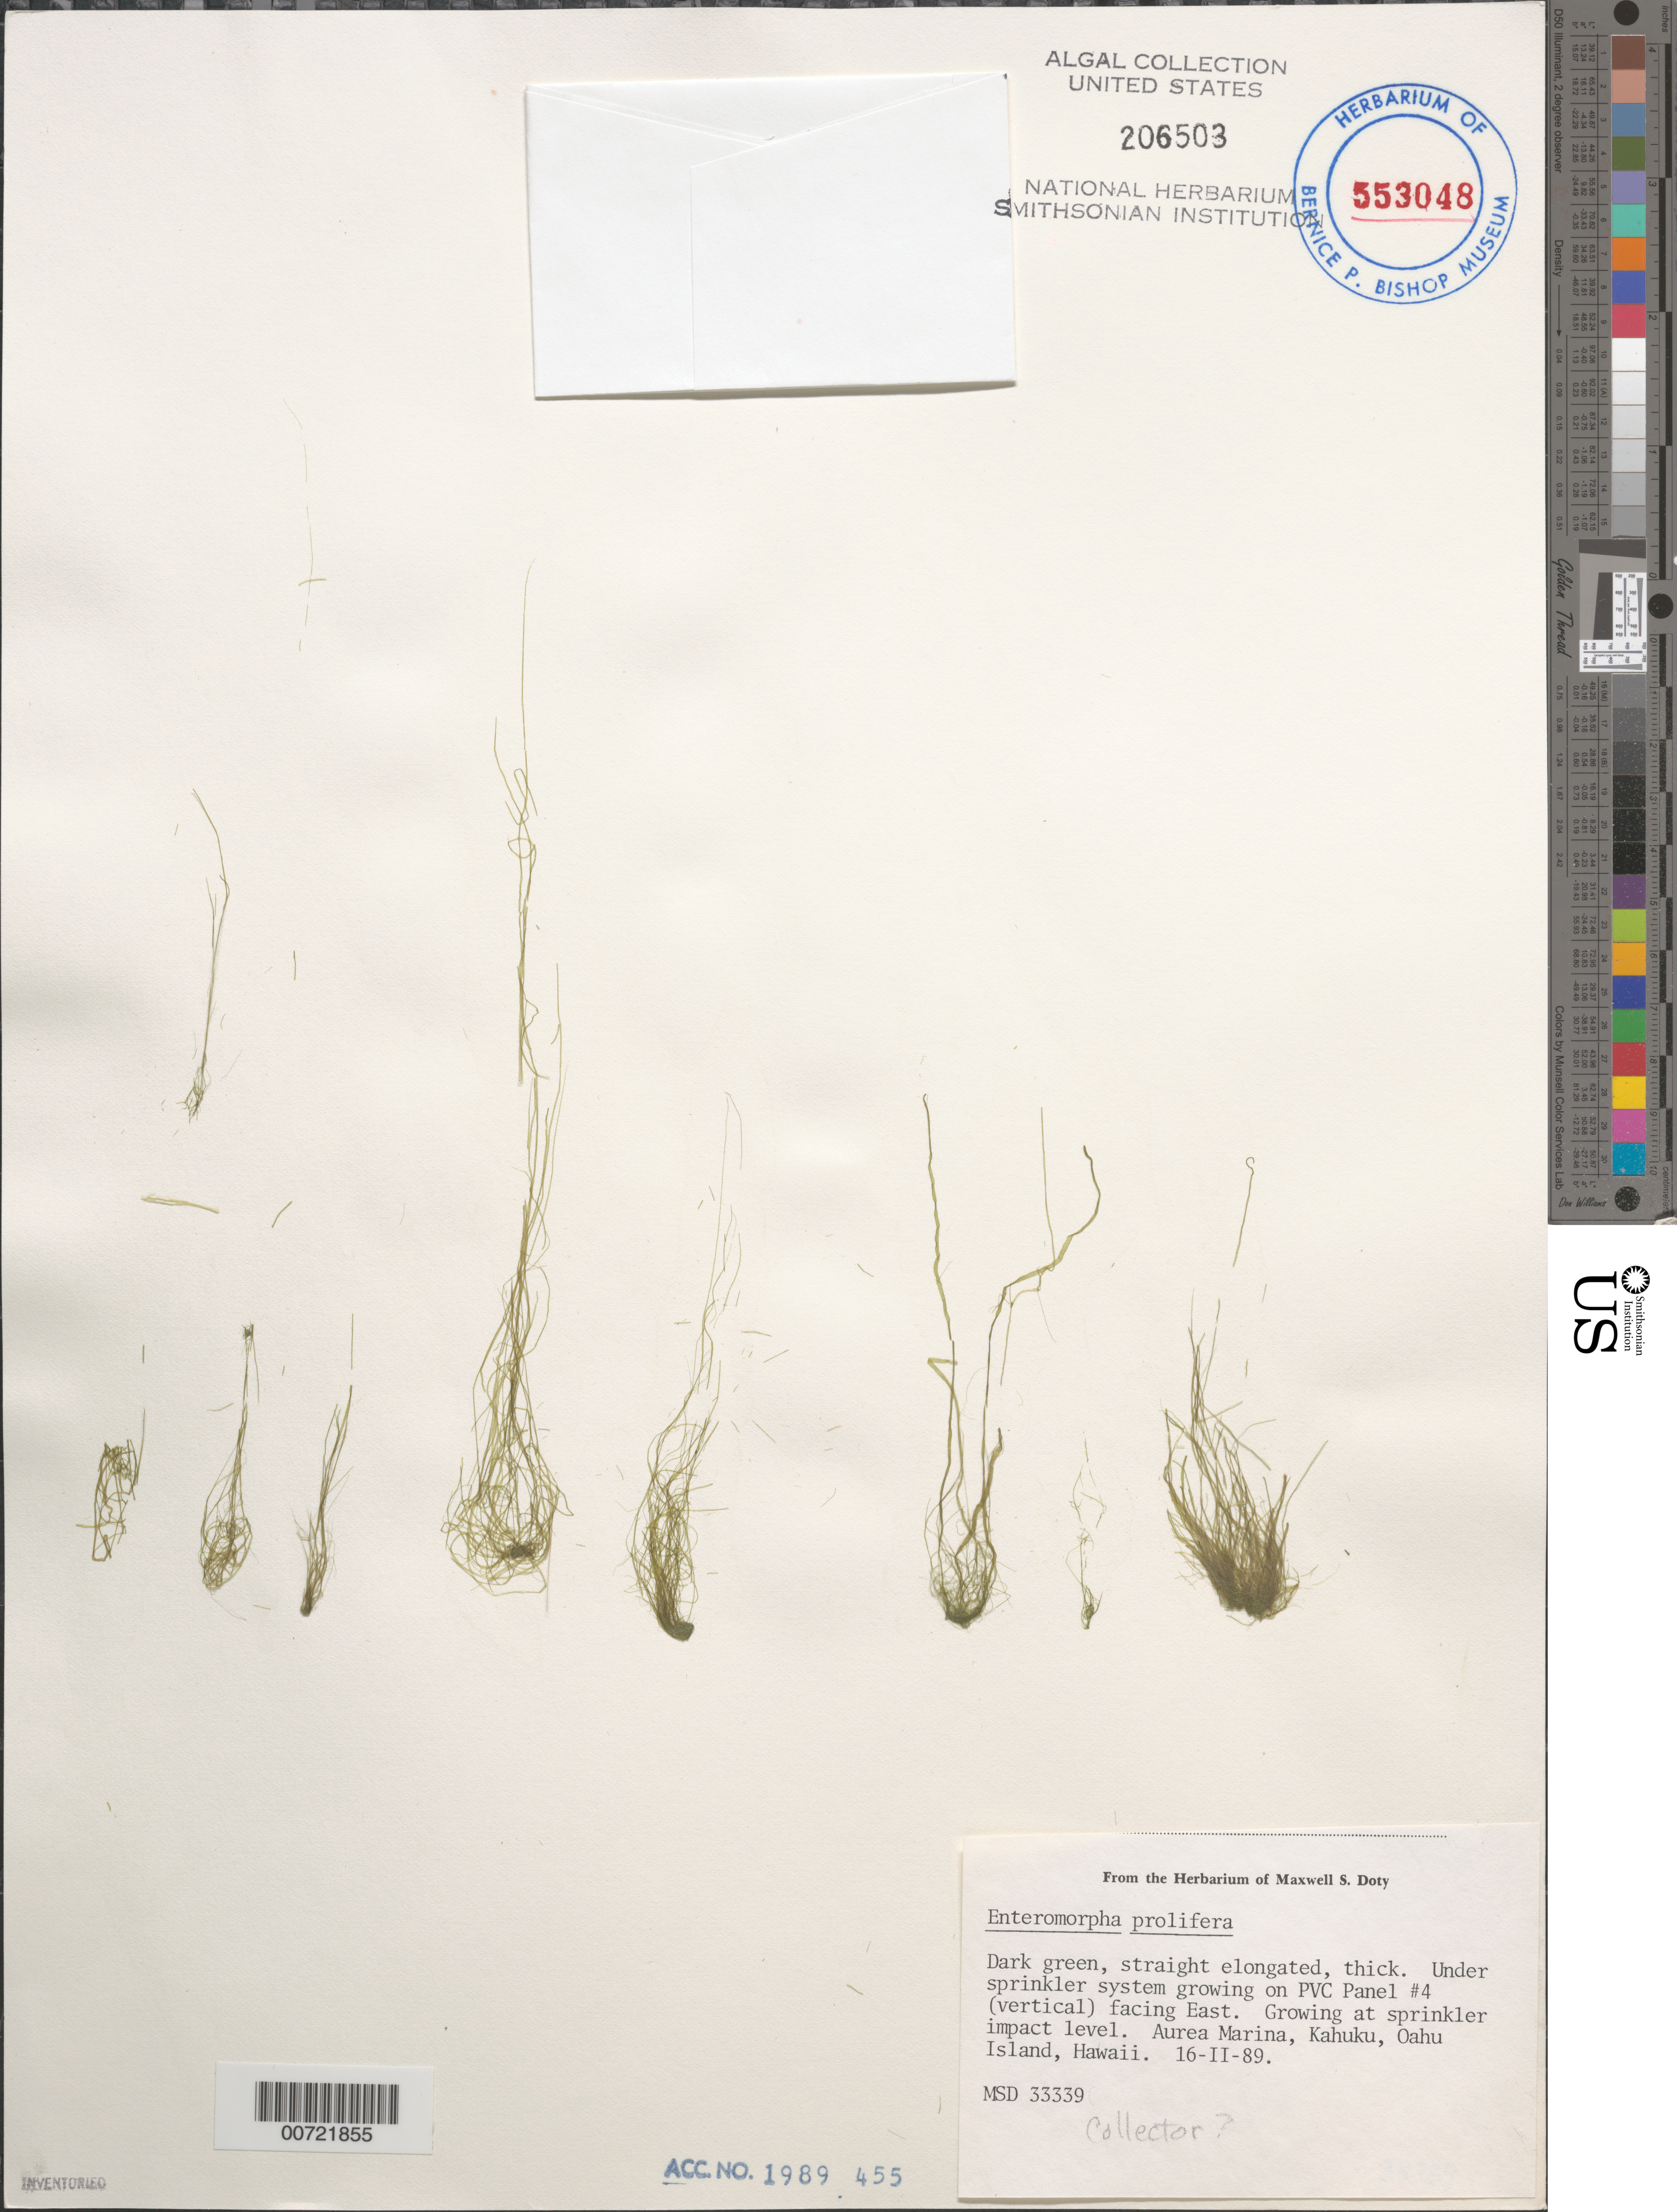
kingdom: Plantae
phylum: Chlorophyta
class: Ulvophyceae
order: Ulvales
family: Ulvaceae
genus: Ulva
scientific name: Ulva prolifera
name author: O.F. Müller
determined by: Algae name updating Project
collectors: M. S.Doty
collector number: MSD 33339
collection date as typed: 16 Feb 1989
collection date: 1989-02-16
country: United States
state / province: Hawaii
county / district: Honolulu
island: Oahu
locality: Kahuku, Aurea Marina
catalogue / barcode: US 206503